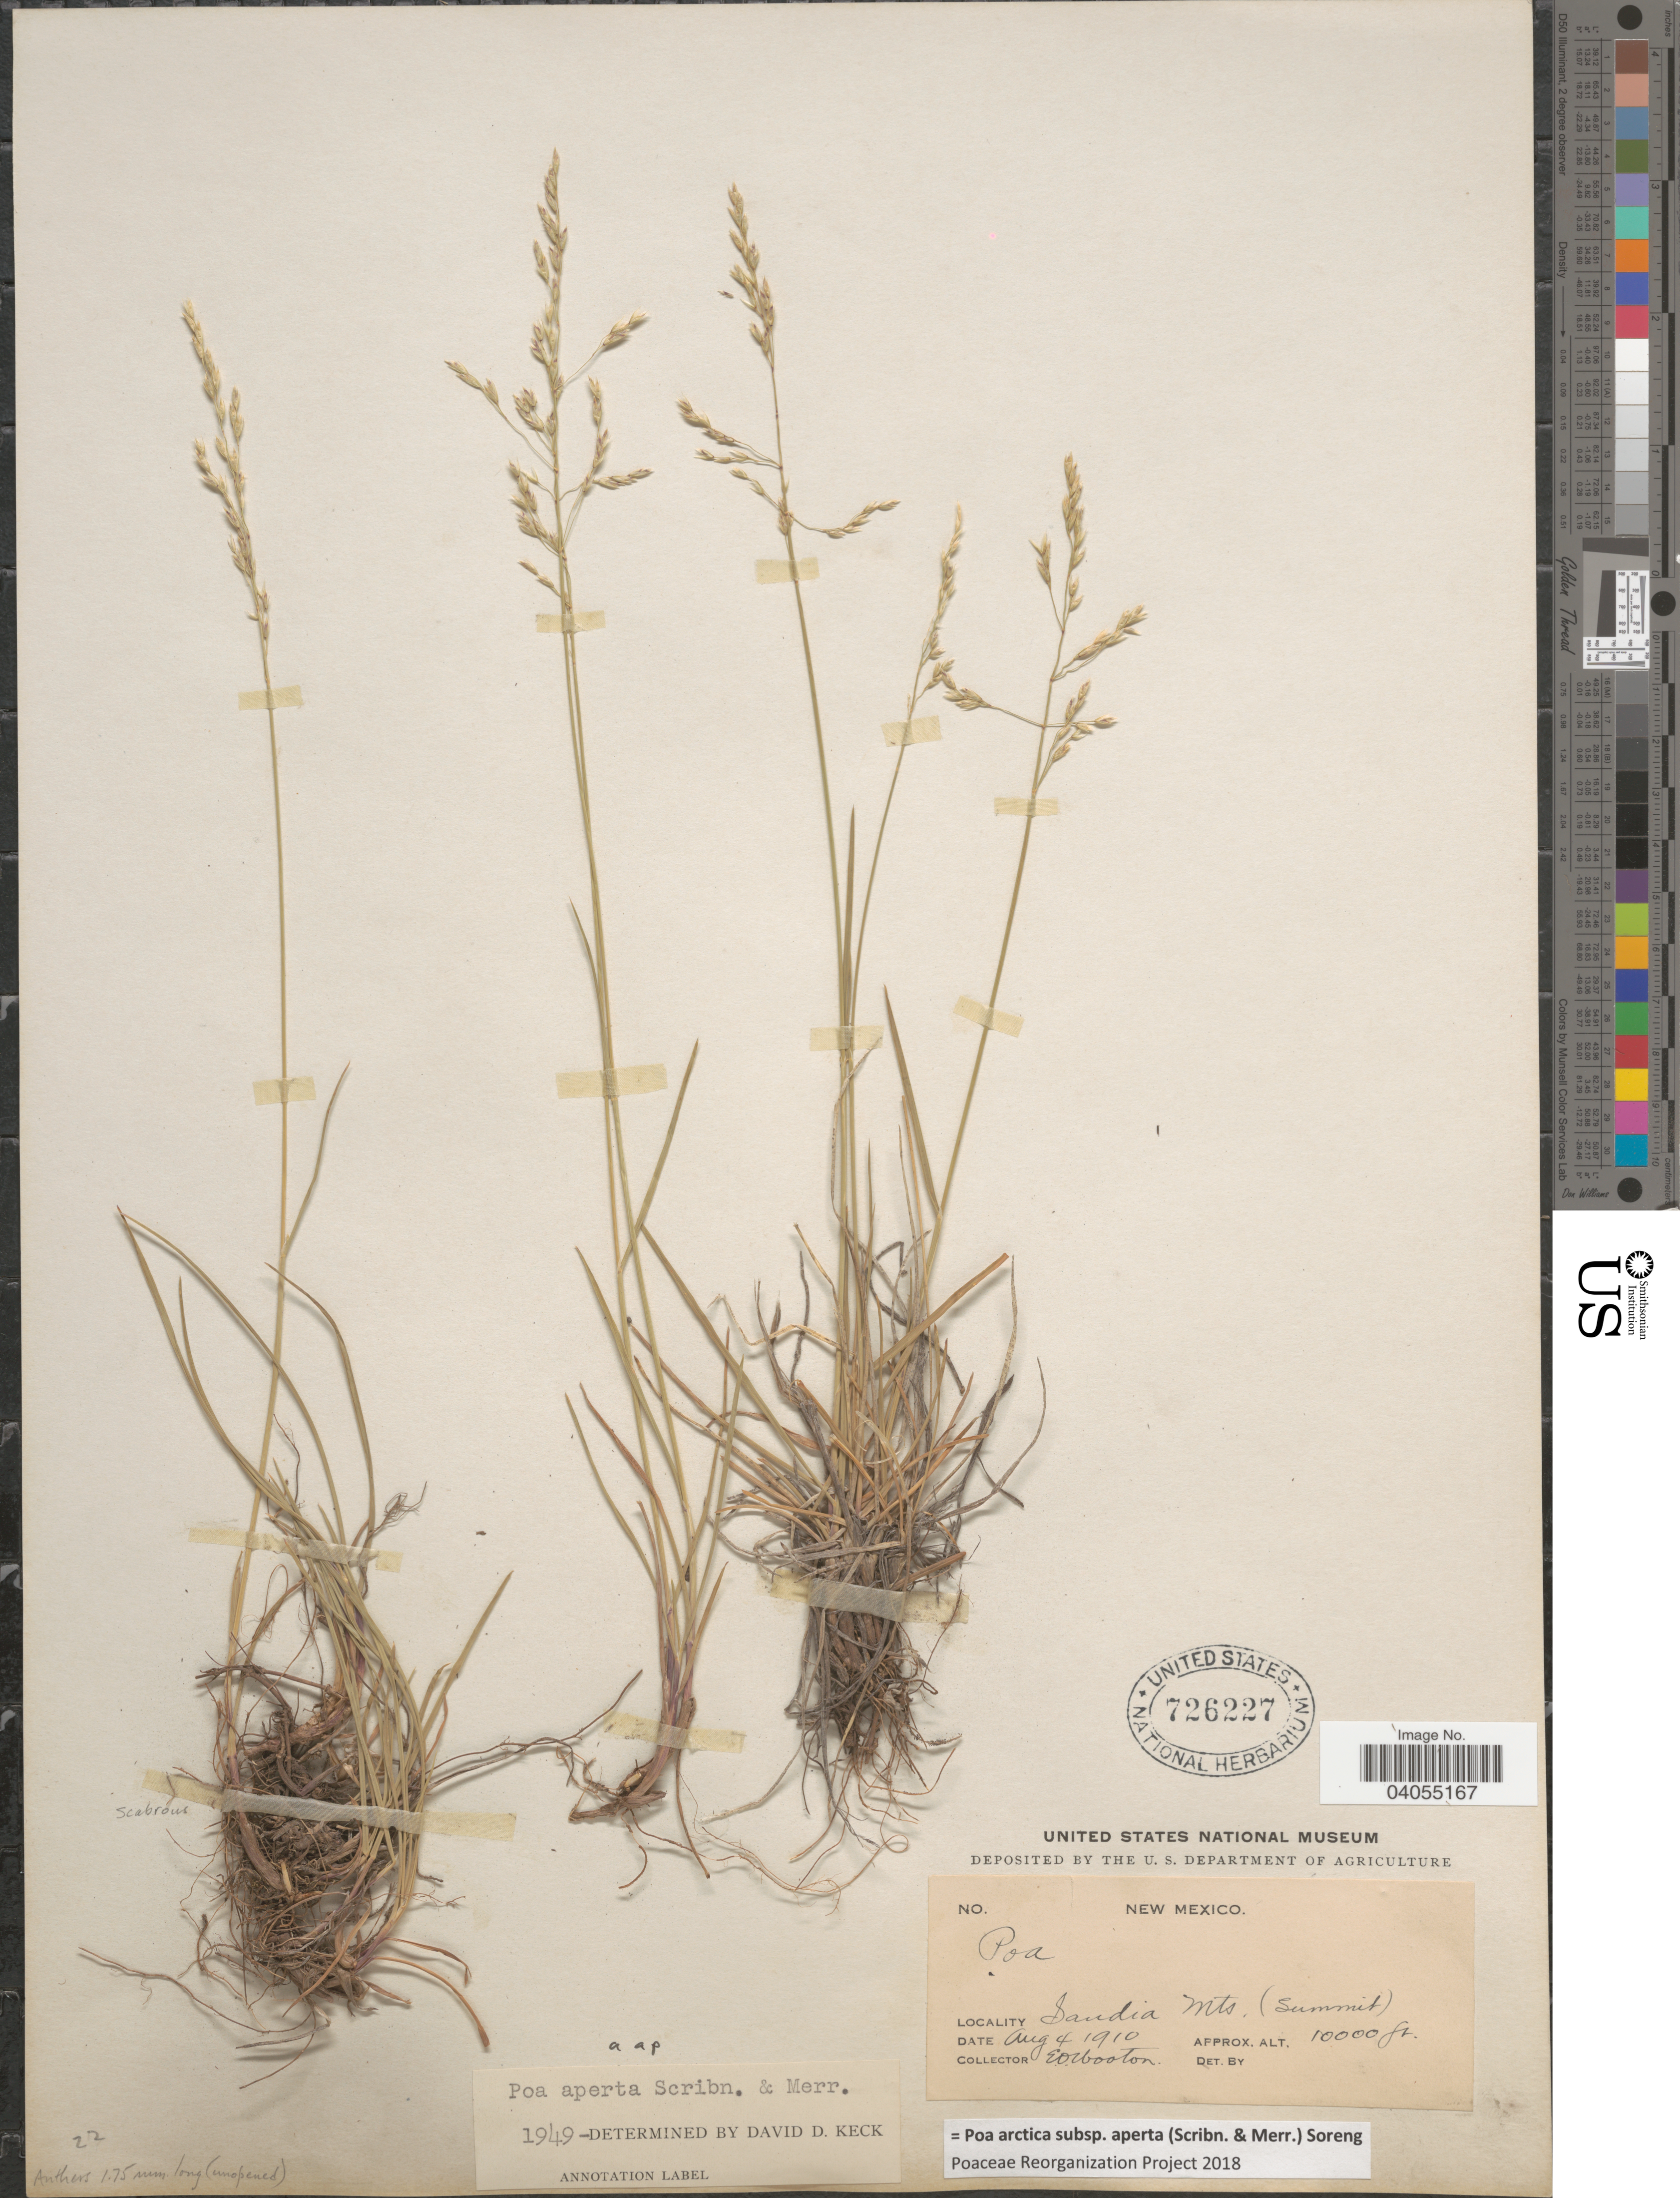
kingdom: Plantae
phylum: Tracheophyta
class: Liliopsida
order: Poales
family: Poaceae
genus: Poa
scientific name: Poa arctica subsp. aperta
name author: (Scribn. & Merr.) Soreng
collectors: E. O. Wooton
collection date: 1910-08-04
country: United States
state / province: New Mexico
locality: Sandia Mts. (Summit).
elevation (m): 3048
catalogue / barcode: US 726227